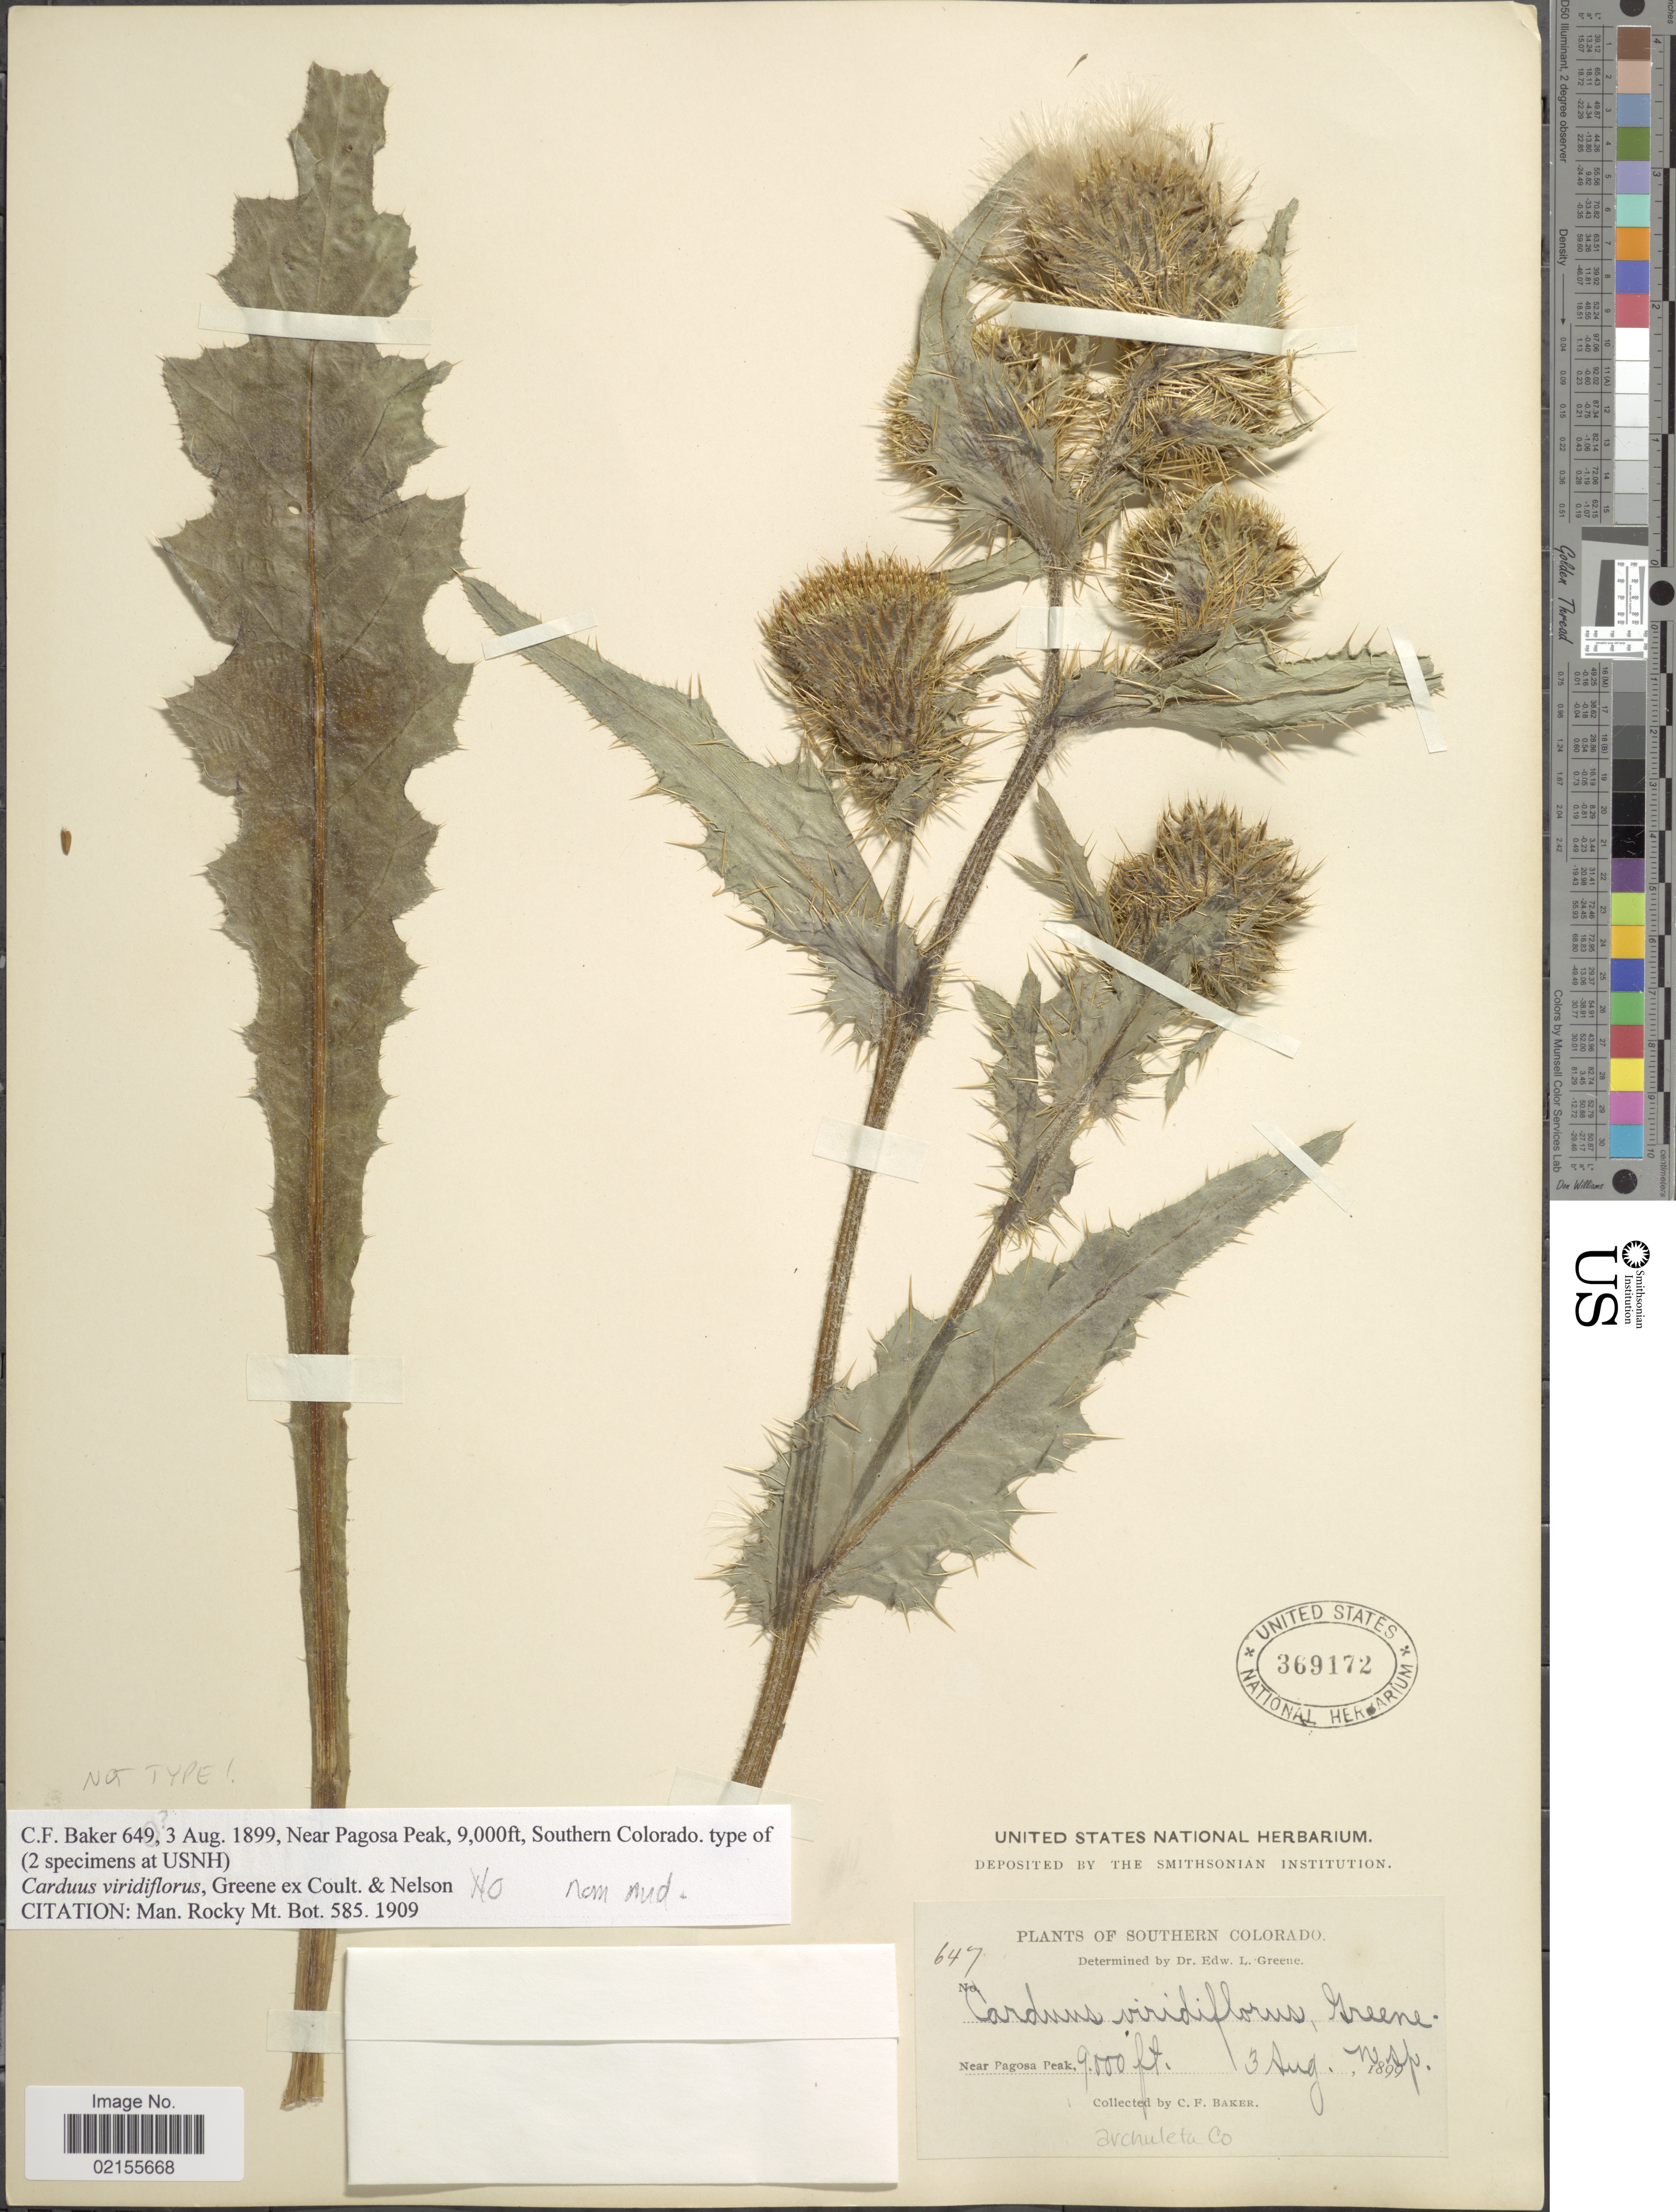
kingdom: Plantae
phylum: Tracheophyta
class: Magnoliopsida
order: Asterales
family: Asteraceae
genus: Carduus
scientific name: Carduus sp.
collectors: C. F. Baker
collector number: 647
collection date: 1899-08-03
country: United States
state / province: Colorado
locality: Southern Colorado, Near Pagosa Peak, Archuleta Co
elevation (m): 2743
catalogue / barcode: US 369172